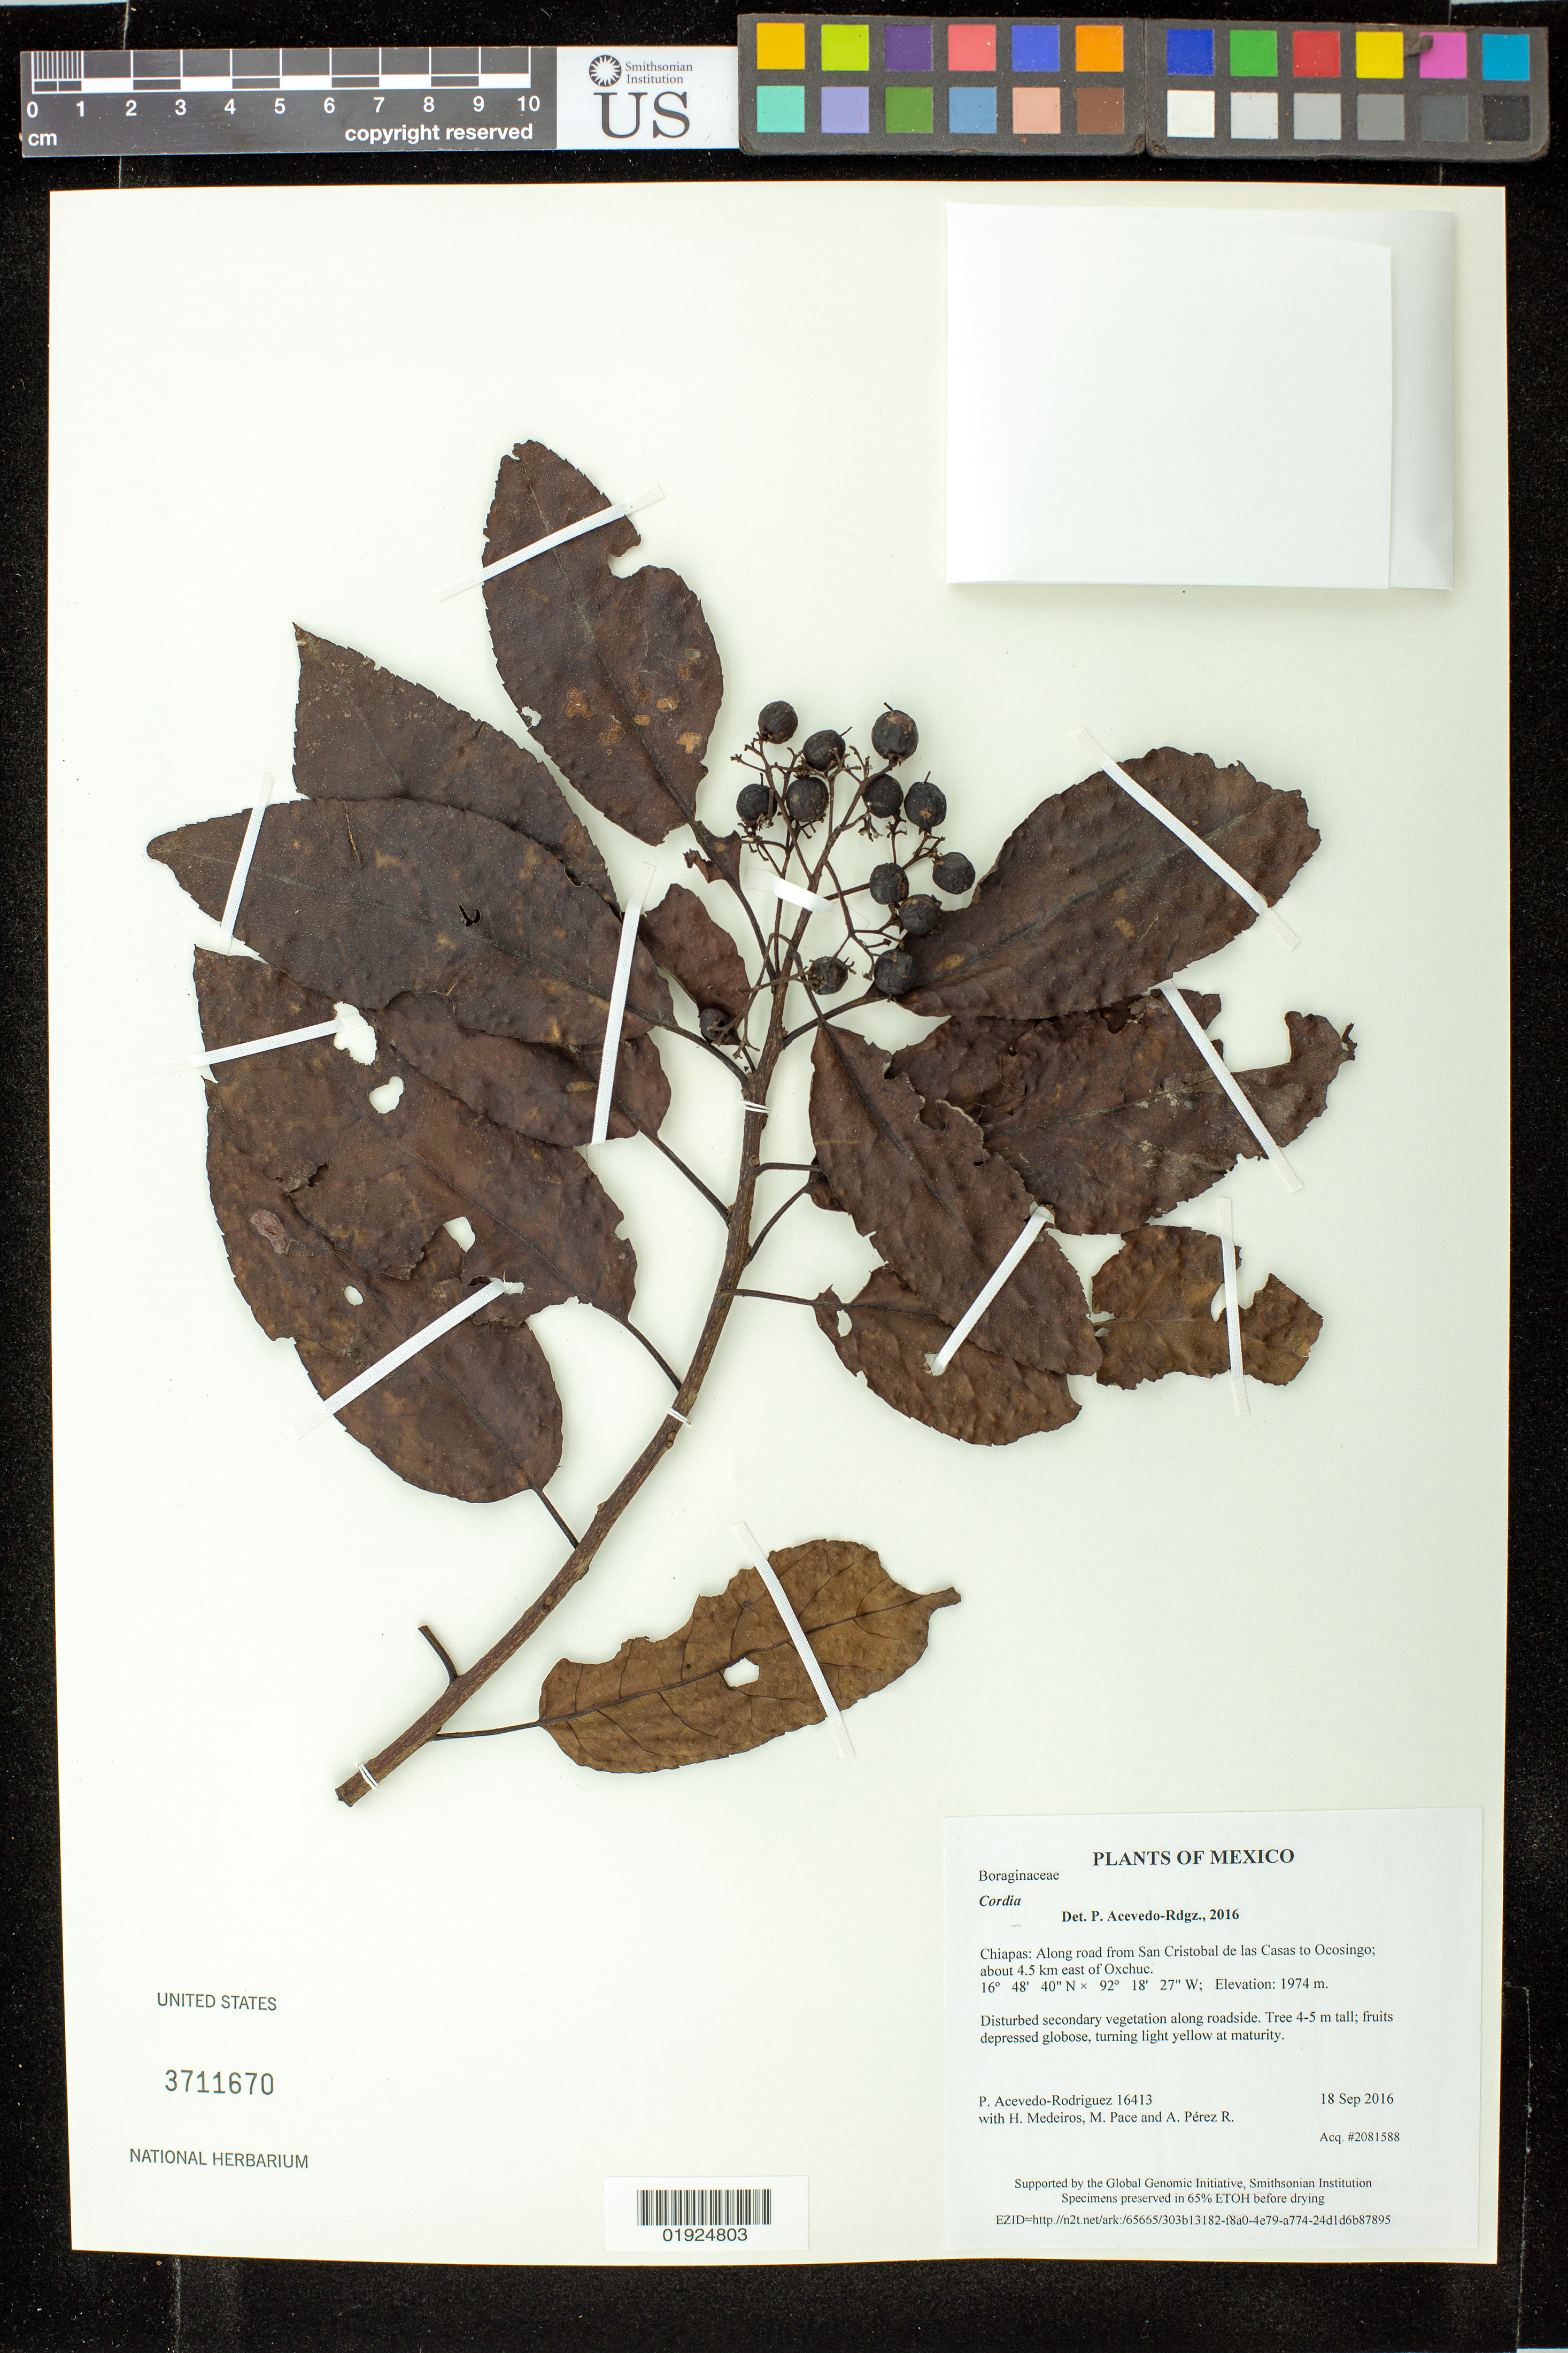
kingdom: Plantae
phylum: Tracheophyta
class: Magnoliopsida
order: Boraginales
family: Cordiaceae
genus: Cordia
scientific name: Cordia sp.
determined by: Acevedo-Rodriguez, P., (US), Smithsonian Institution - National Museum of Natural History (UNITED STATES)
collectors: P. Acevedo-Rodr., H. Medeiros, M. R. Pace & A. Pérez R.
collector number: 16413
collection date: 2016-09-18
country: Mexico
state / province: Chiapas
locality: Along road from San Cristobal de las Casas to Ocosingo; about 4.5 km east of Oxchuc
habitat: disturbed secondary vegetation along roadside.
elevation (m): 1974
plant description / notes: US, NY, K, MO, F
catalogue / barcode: US 3711670